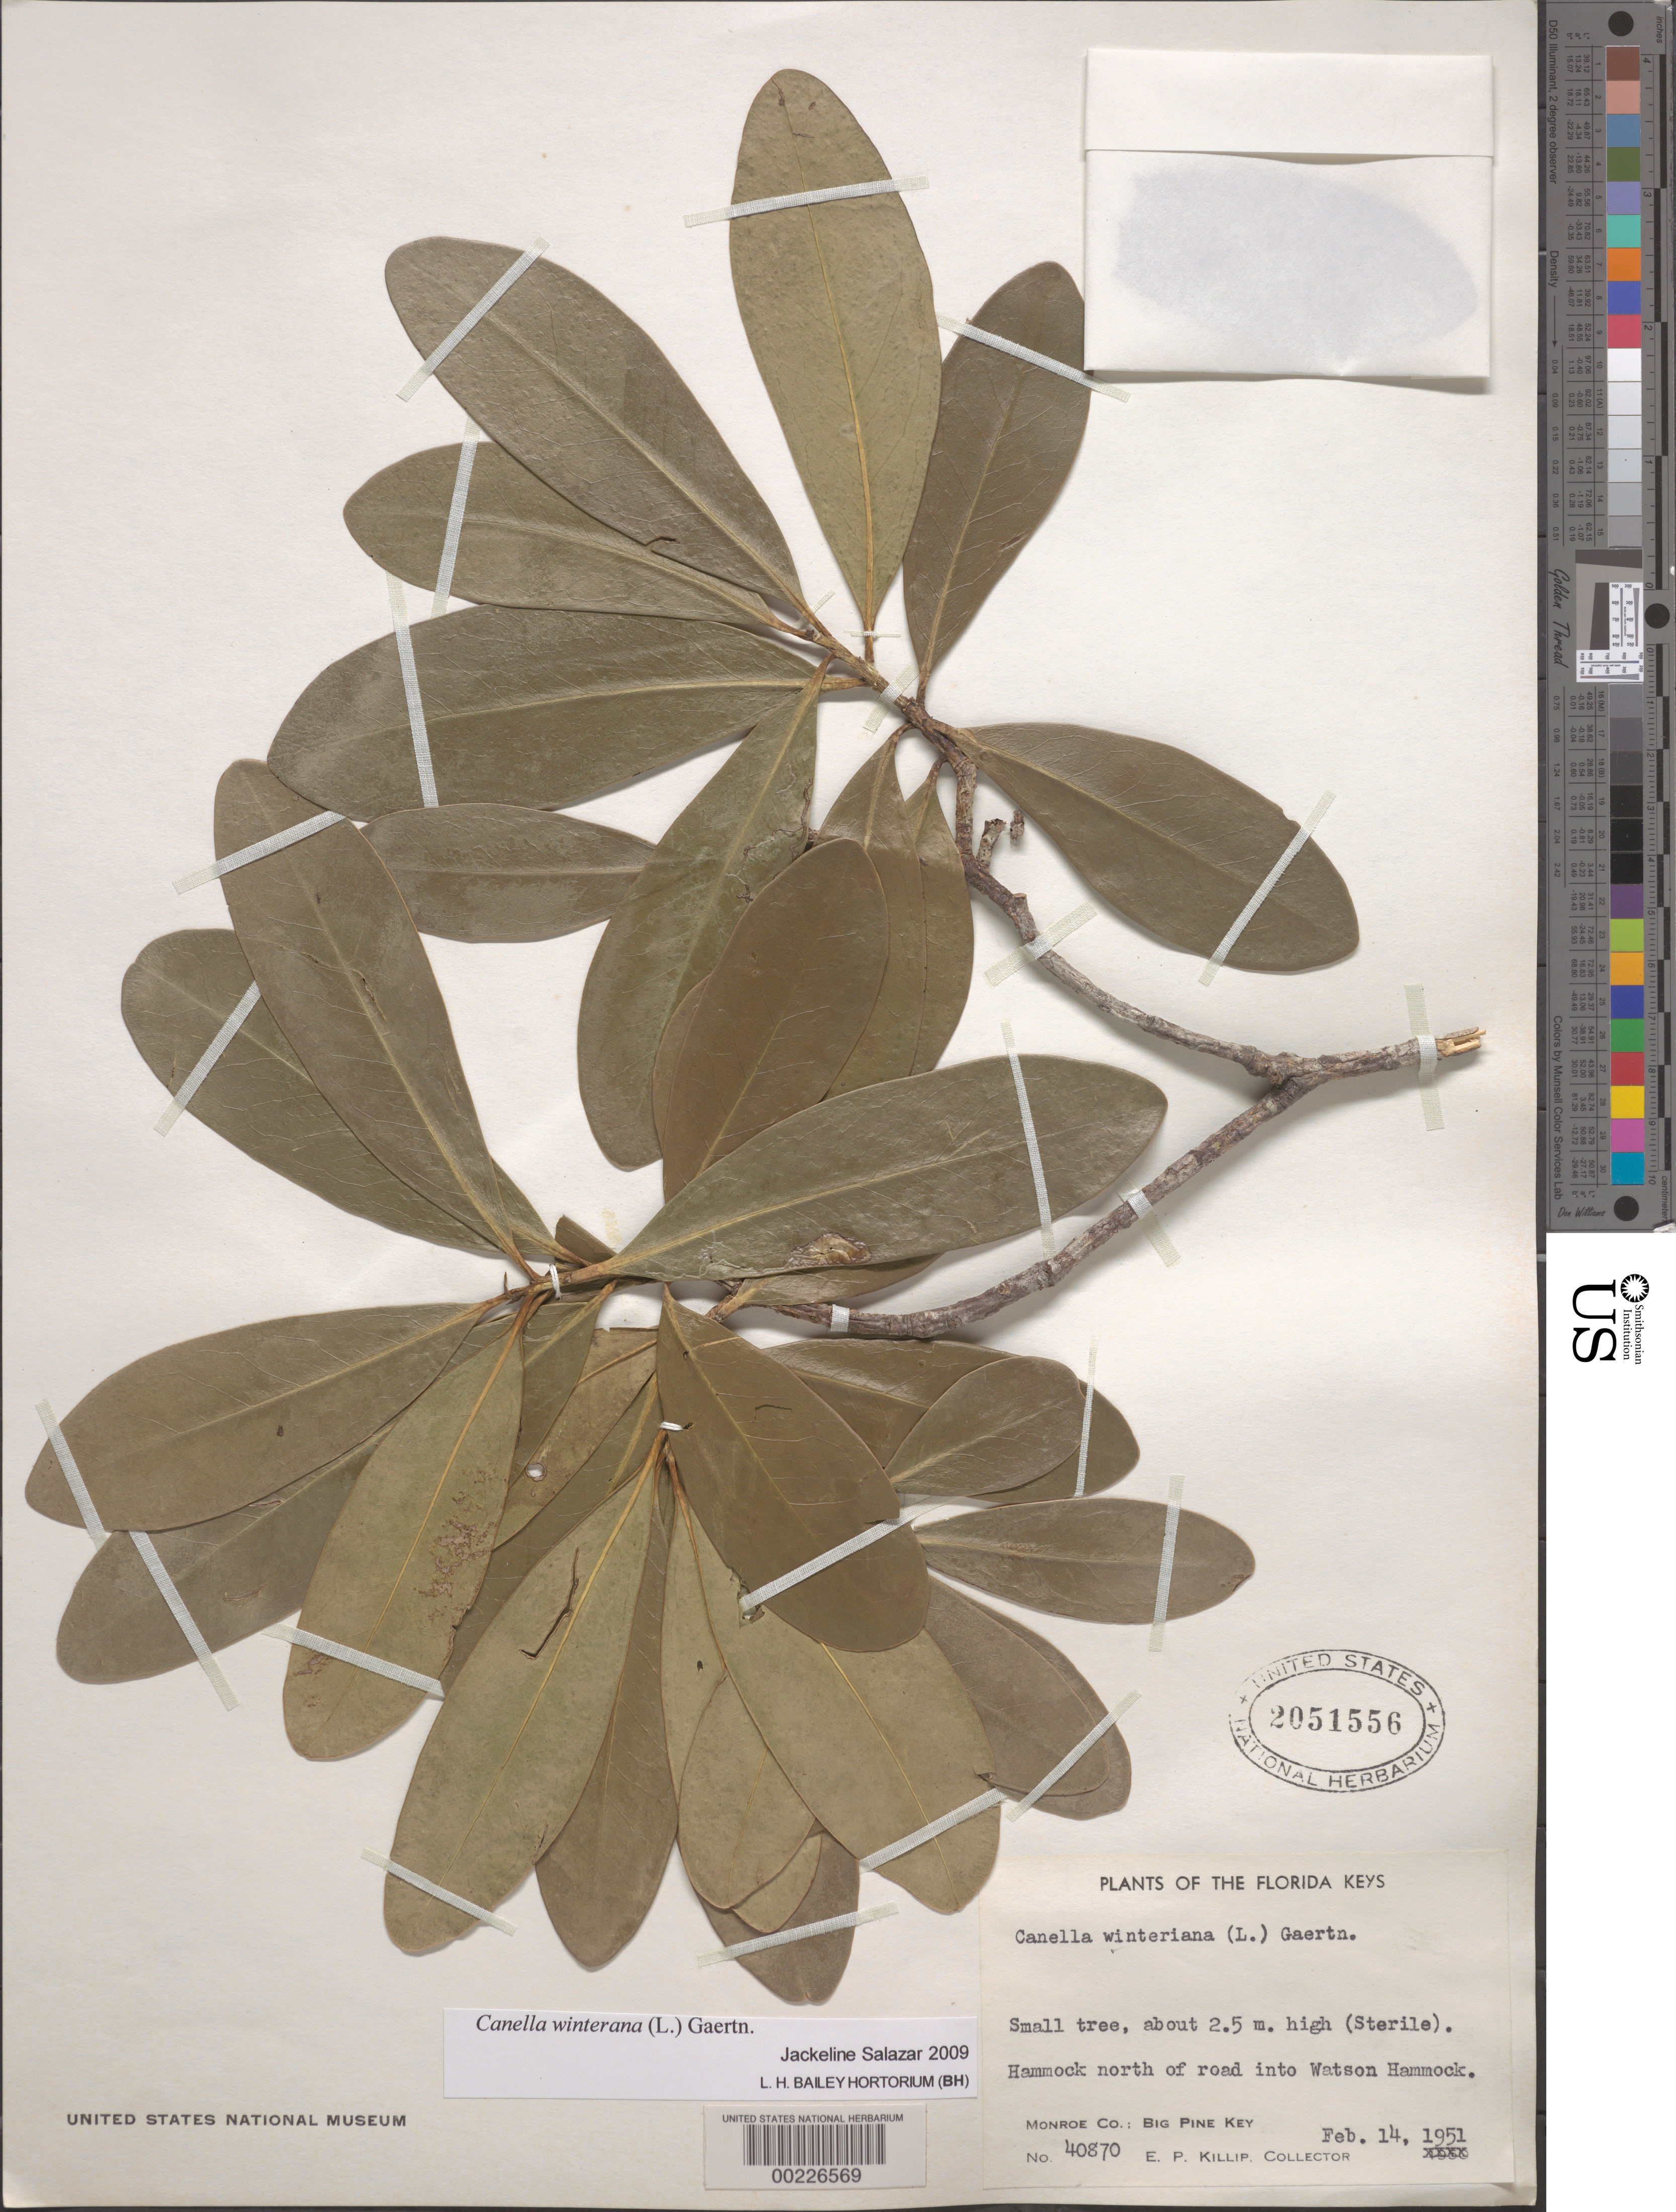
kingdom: Plantae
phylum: Tracheophyta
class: Magnoliopsida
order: Canellales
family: Canellaceae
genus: Canella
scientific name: Canella winterana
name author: (L.) Gaertn.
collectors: E. P. Killip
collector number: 40870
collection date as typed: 14 Feb 1951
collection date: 1951-02-14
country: United States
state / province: Florida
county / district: Monroe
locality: Hammock n of road into watson hammock; big pine key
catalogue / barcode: US 2051556